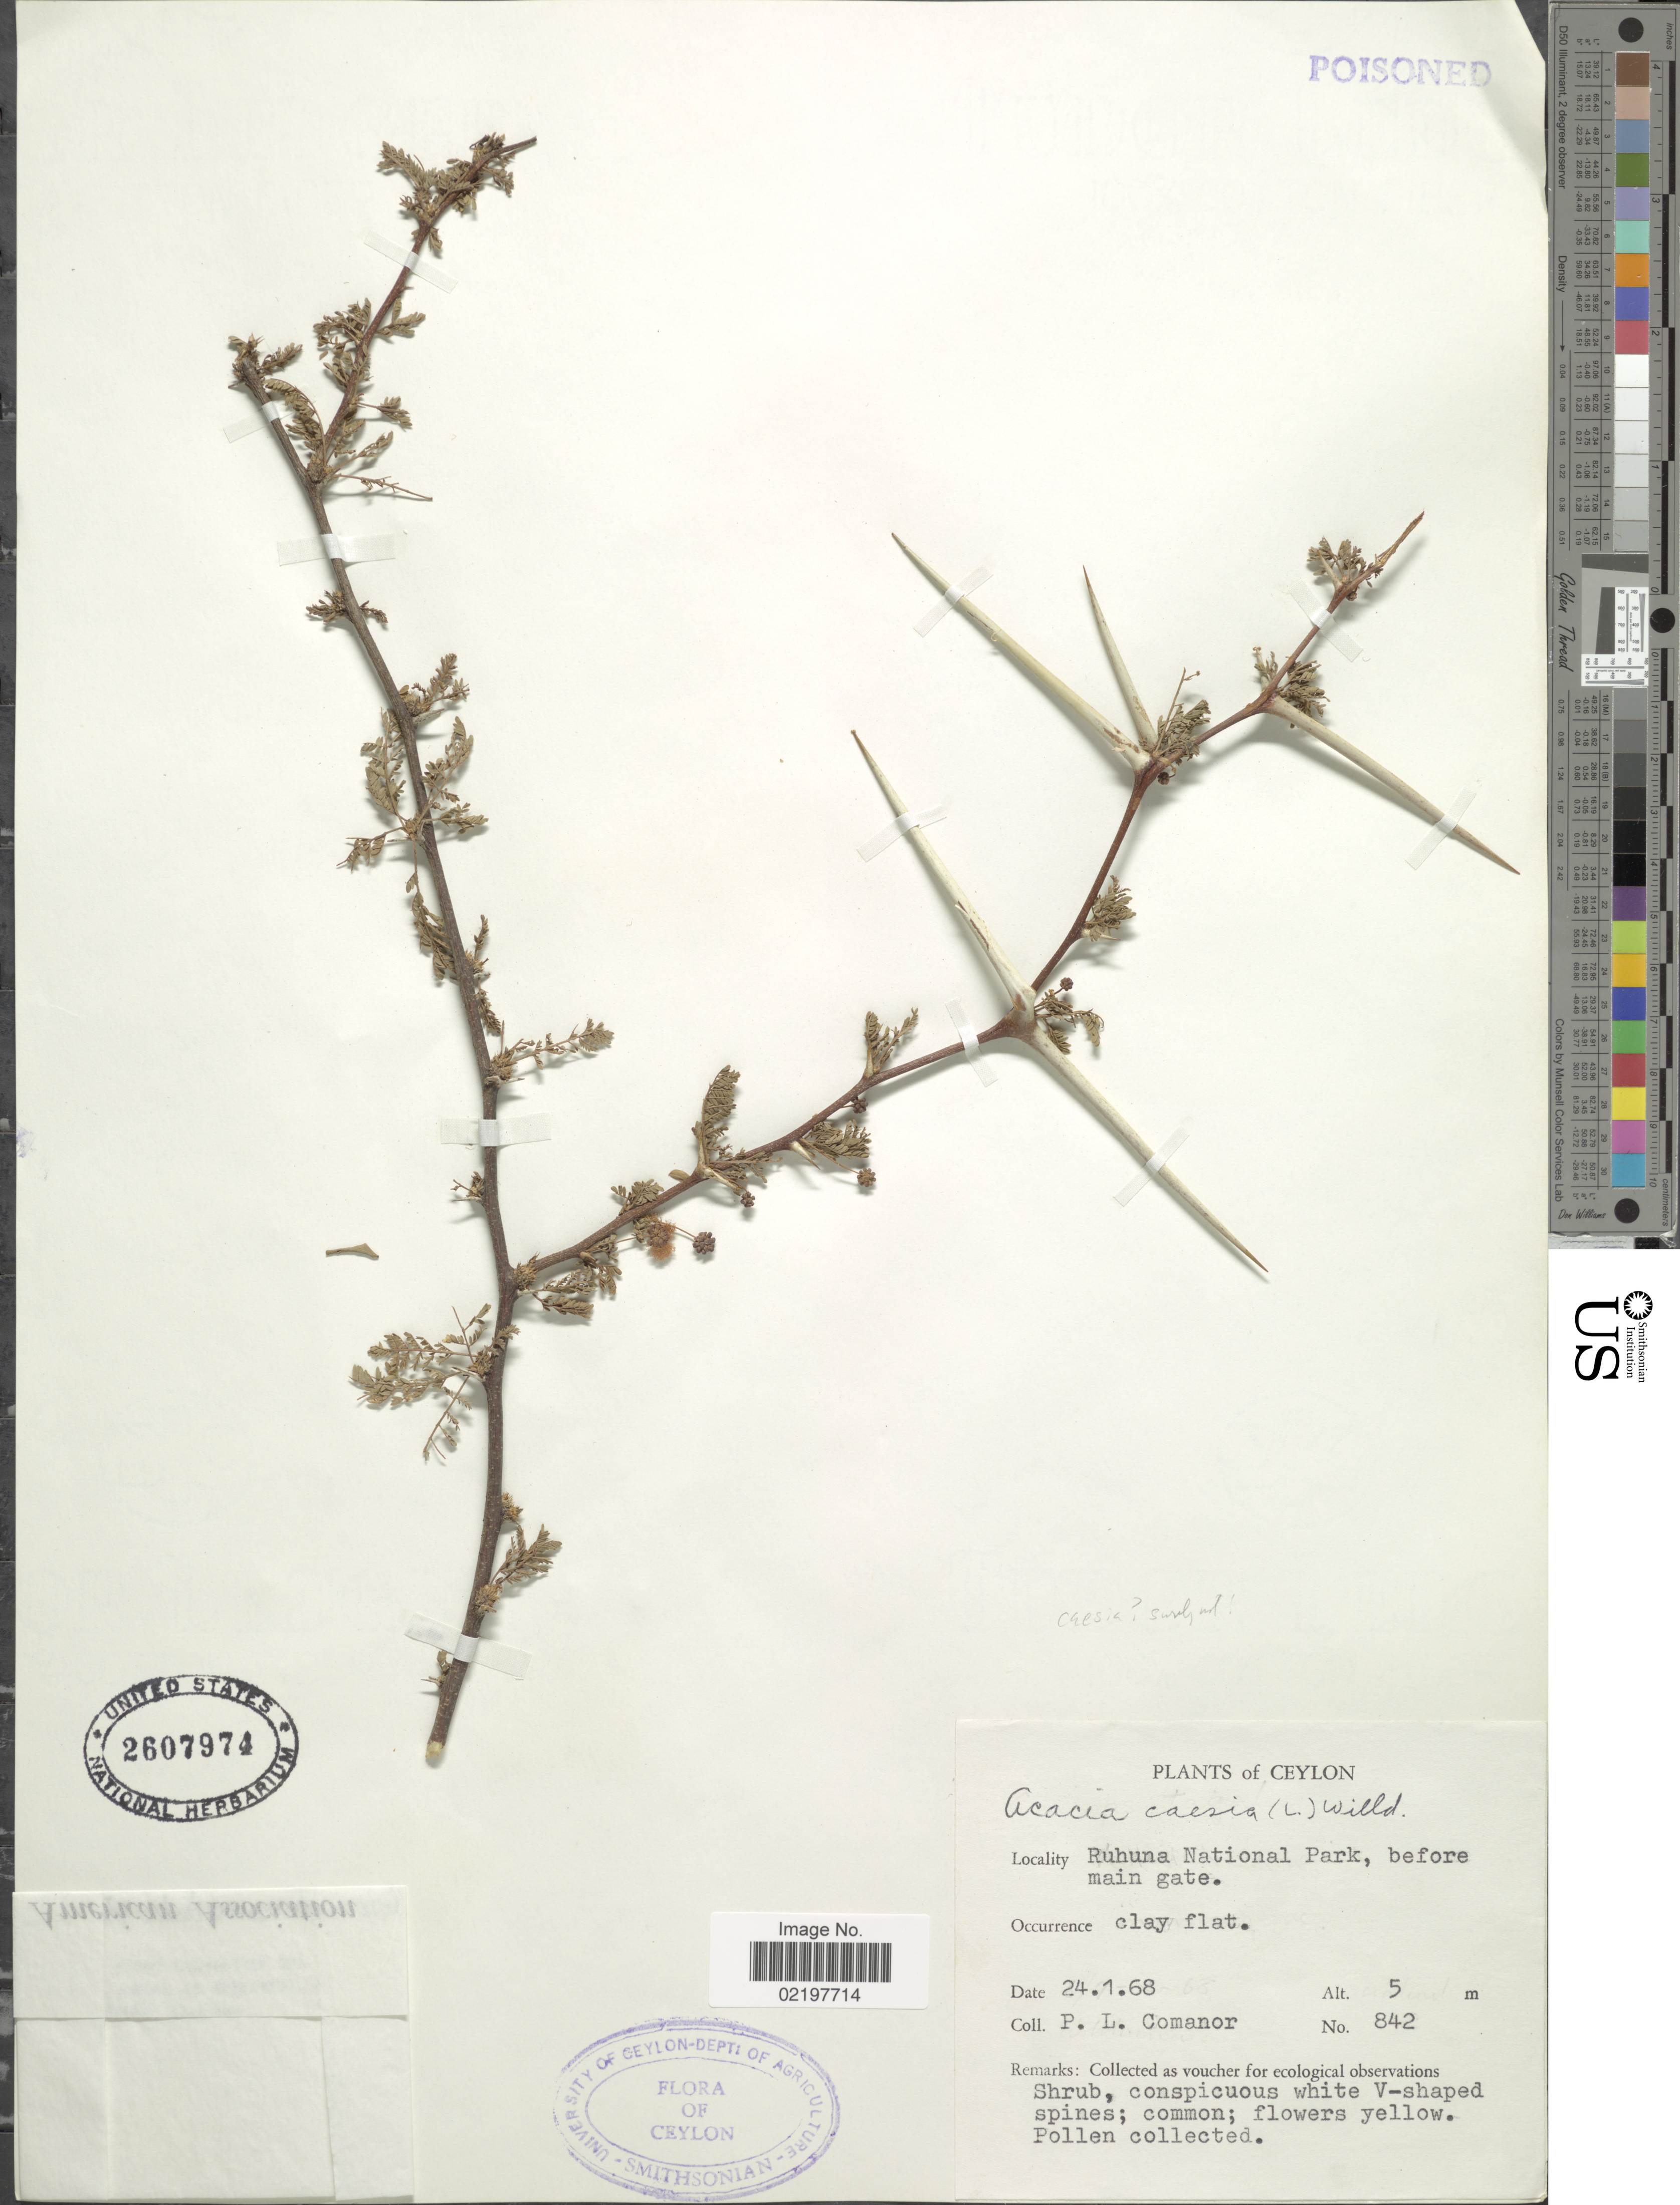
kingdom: Plantae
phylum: Tracheophyta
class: Magnoliopsida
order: Fabales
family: Fabaceae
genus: Vachellia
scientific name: Vachellia eburnea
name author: (L. f.) P.J.H. Hurter & Mabb.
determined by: Strong, M. T., (US), Smithsonian Institution - National Museum of Natural History (UNITED STATES)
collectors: P. Comanor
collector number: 842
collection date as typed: Transcribed d/m/y: 24/1/68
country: Sri Lanka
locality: Ceylon, Ruhuna National Park, before main gate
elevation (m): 5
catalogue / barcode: US 2607974